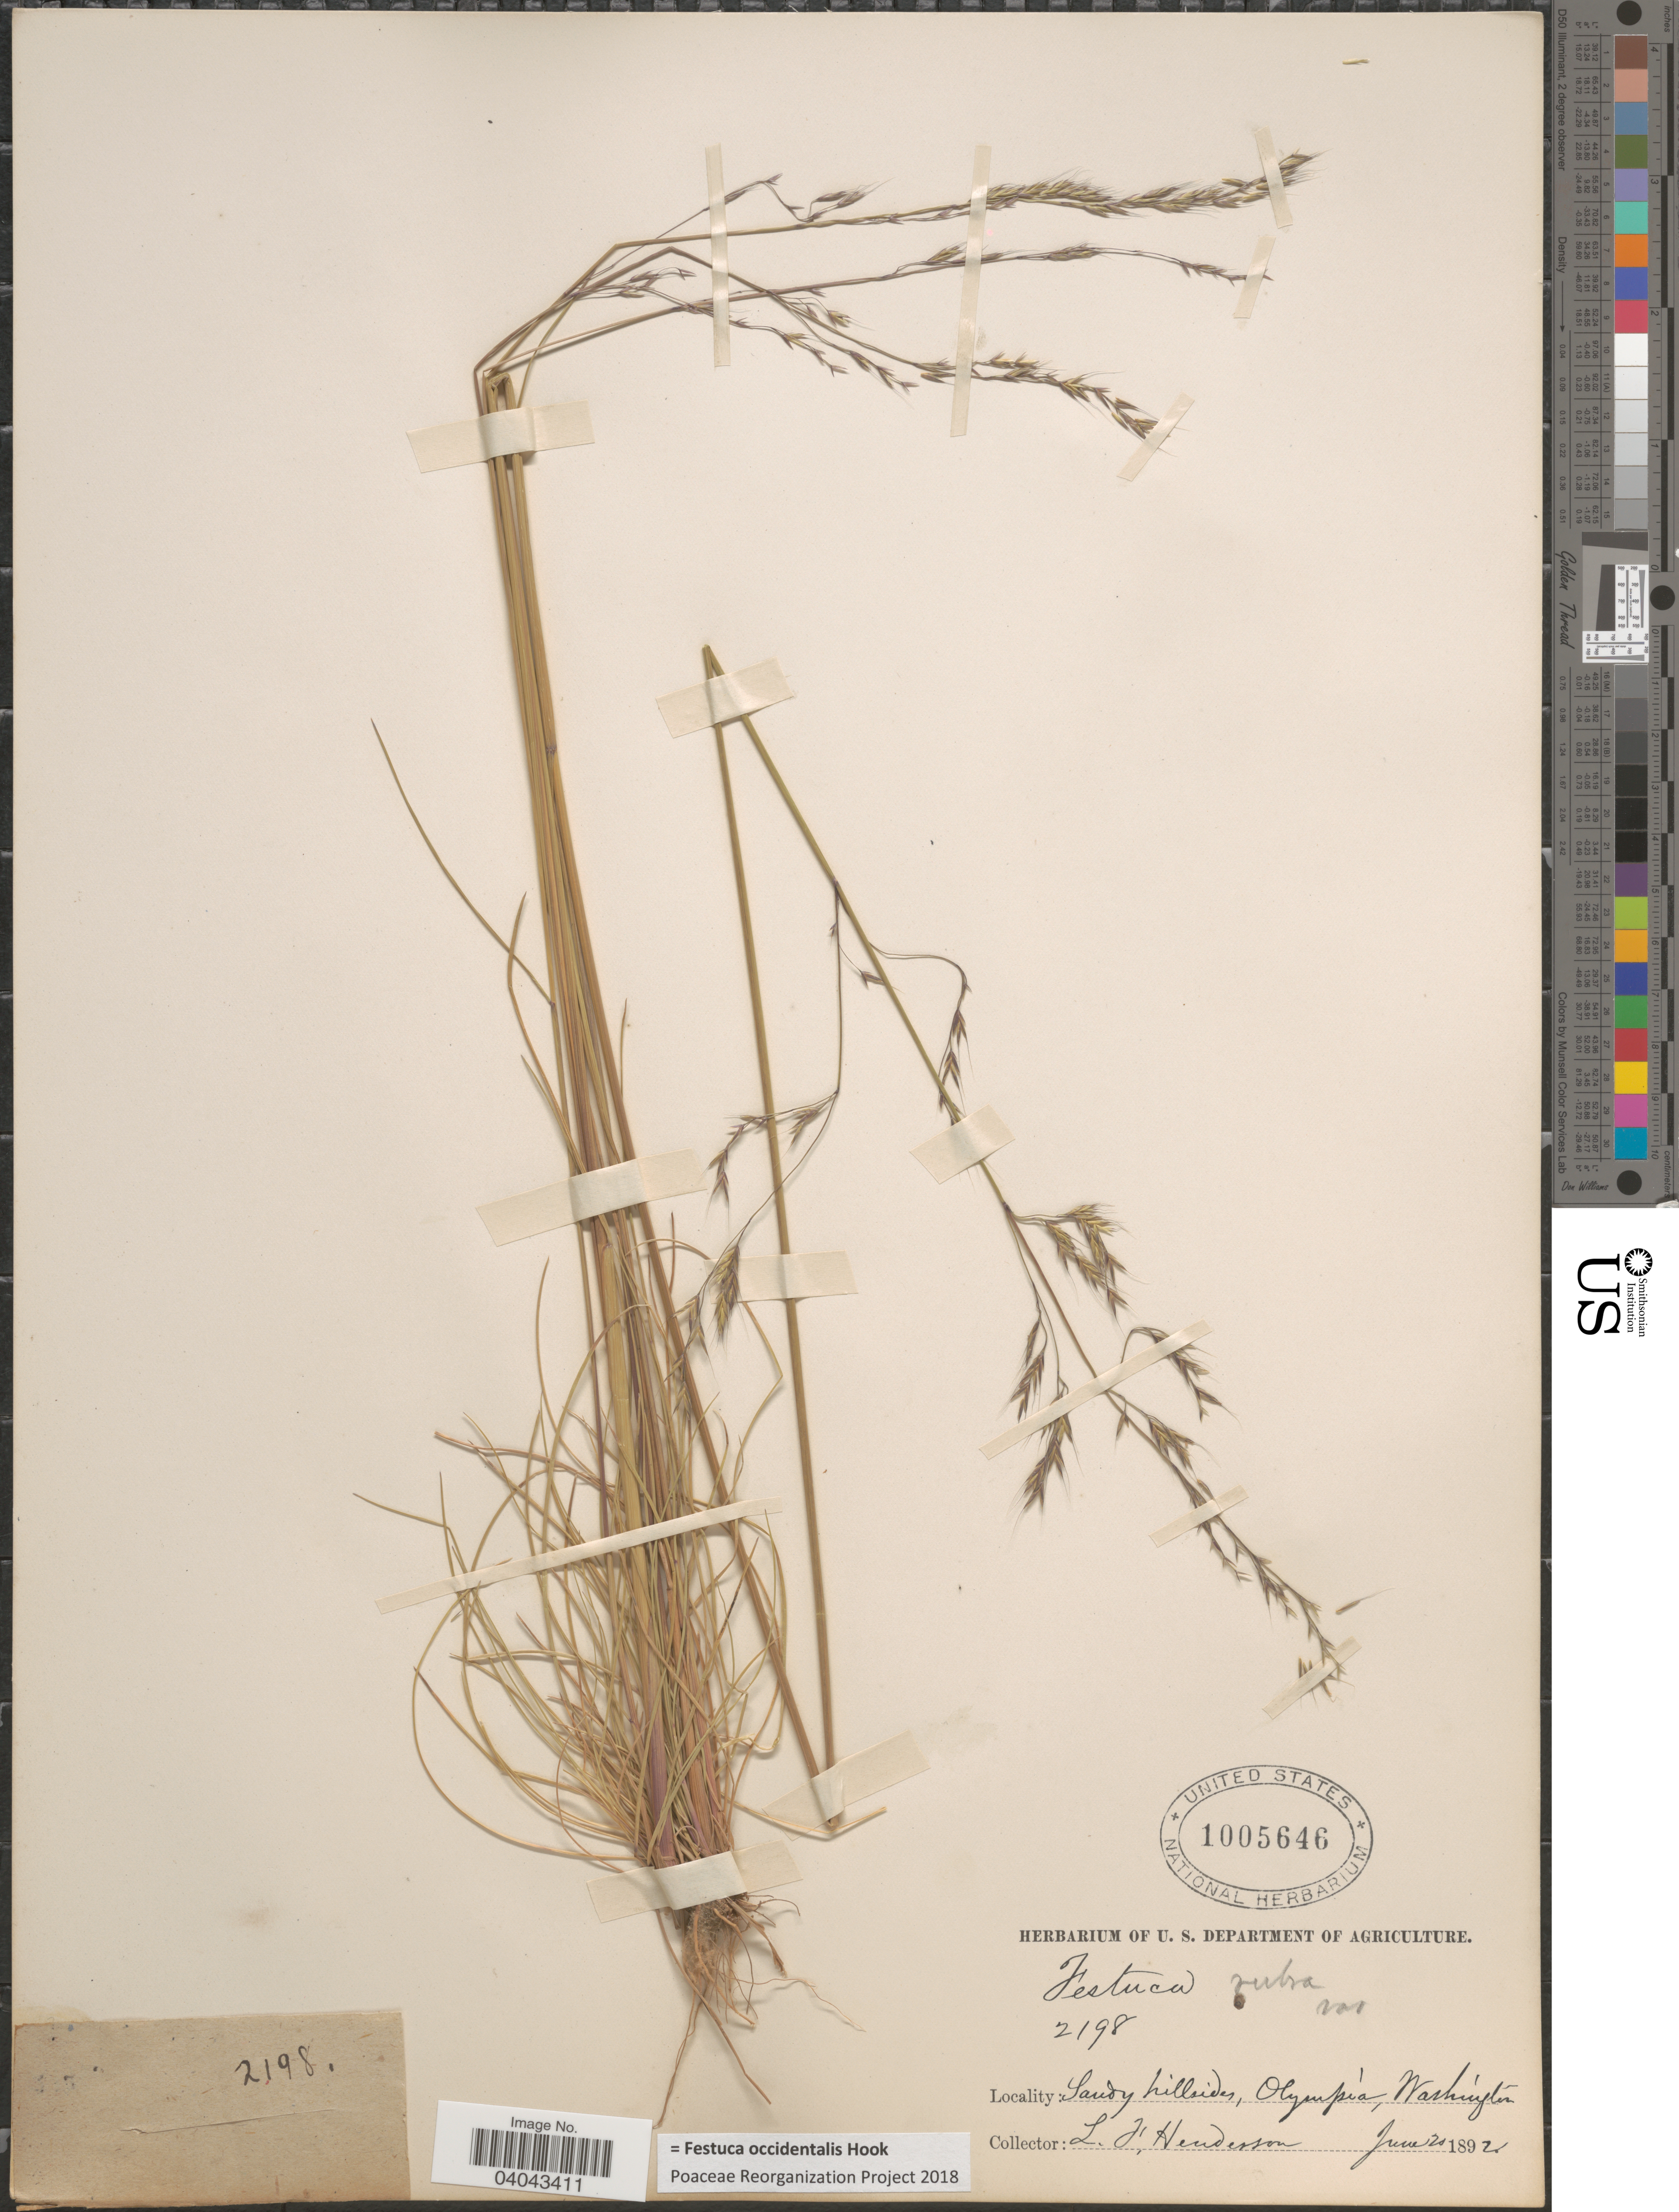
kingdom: Plantae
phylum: Tracheophyta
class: Liliopsida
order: Poales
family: Poaceae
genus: Festuca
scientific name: Festuca occidentalis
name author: Hook.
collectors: L. Henderson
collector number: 2198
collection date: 1892-06-20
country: United States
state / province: Washington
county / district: Thurston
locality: Sandy hillsides, Olympia.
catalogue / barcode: US 1005646